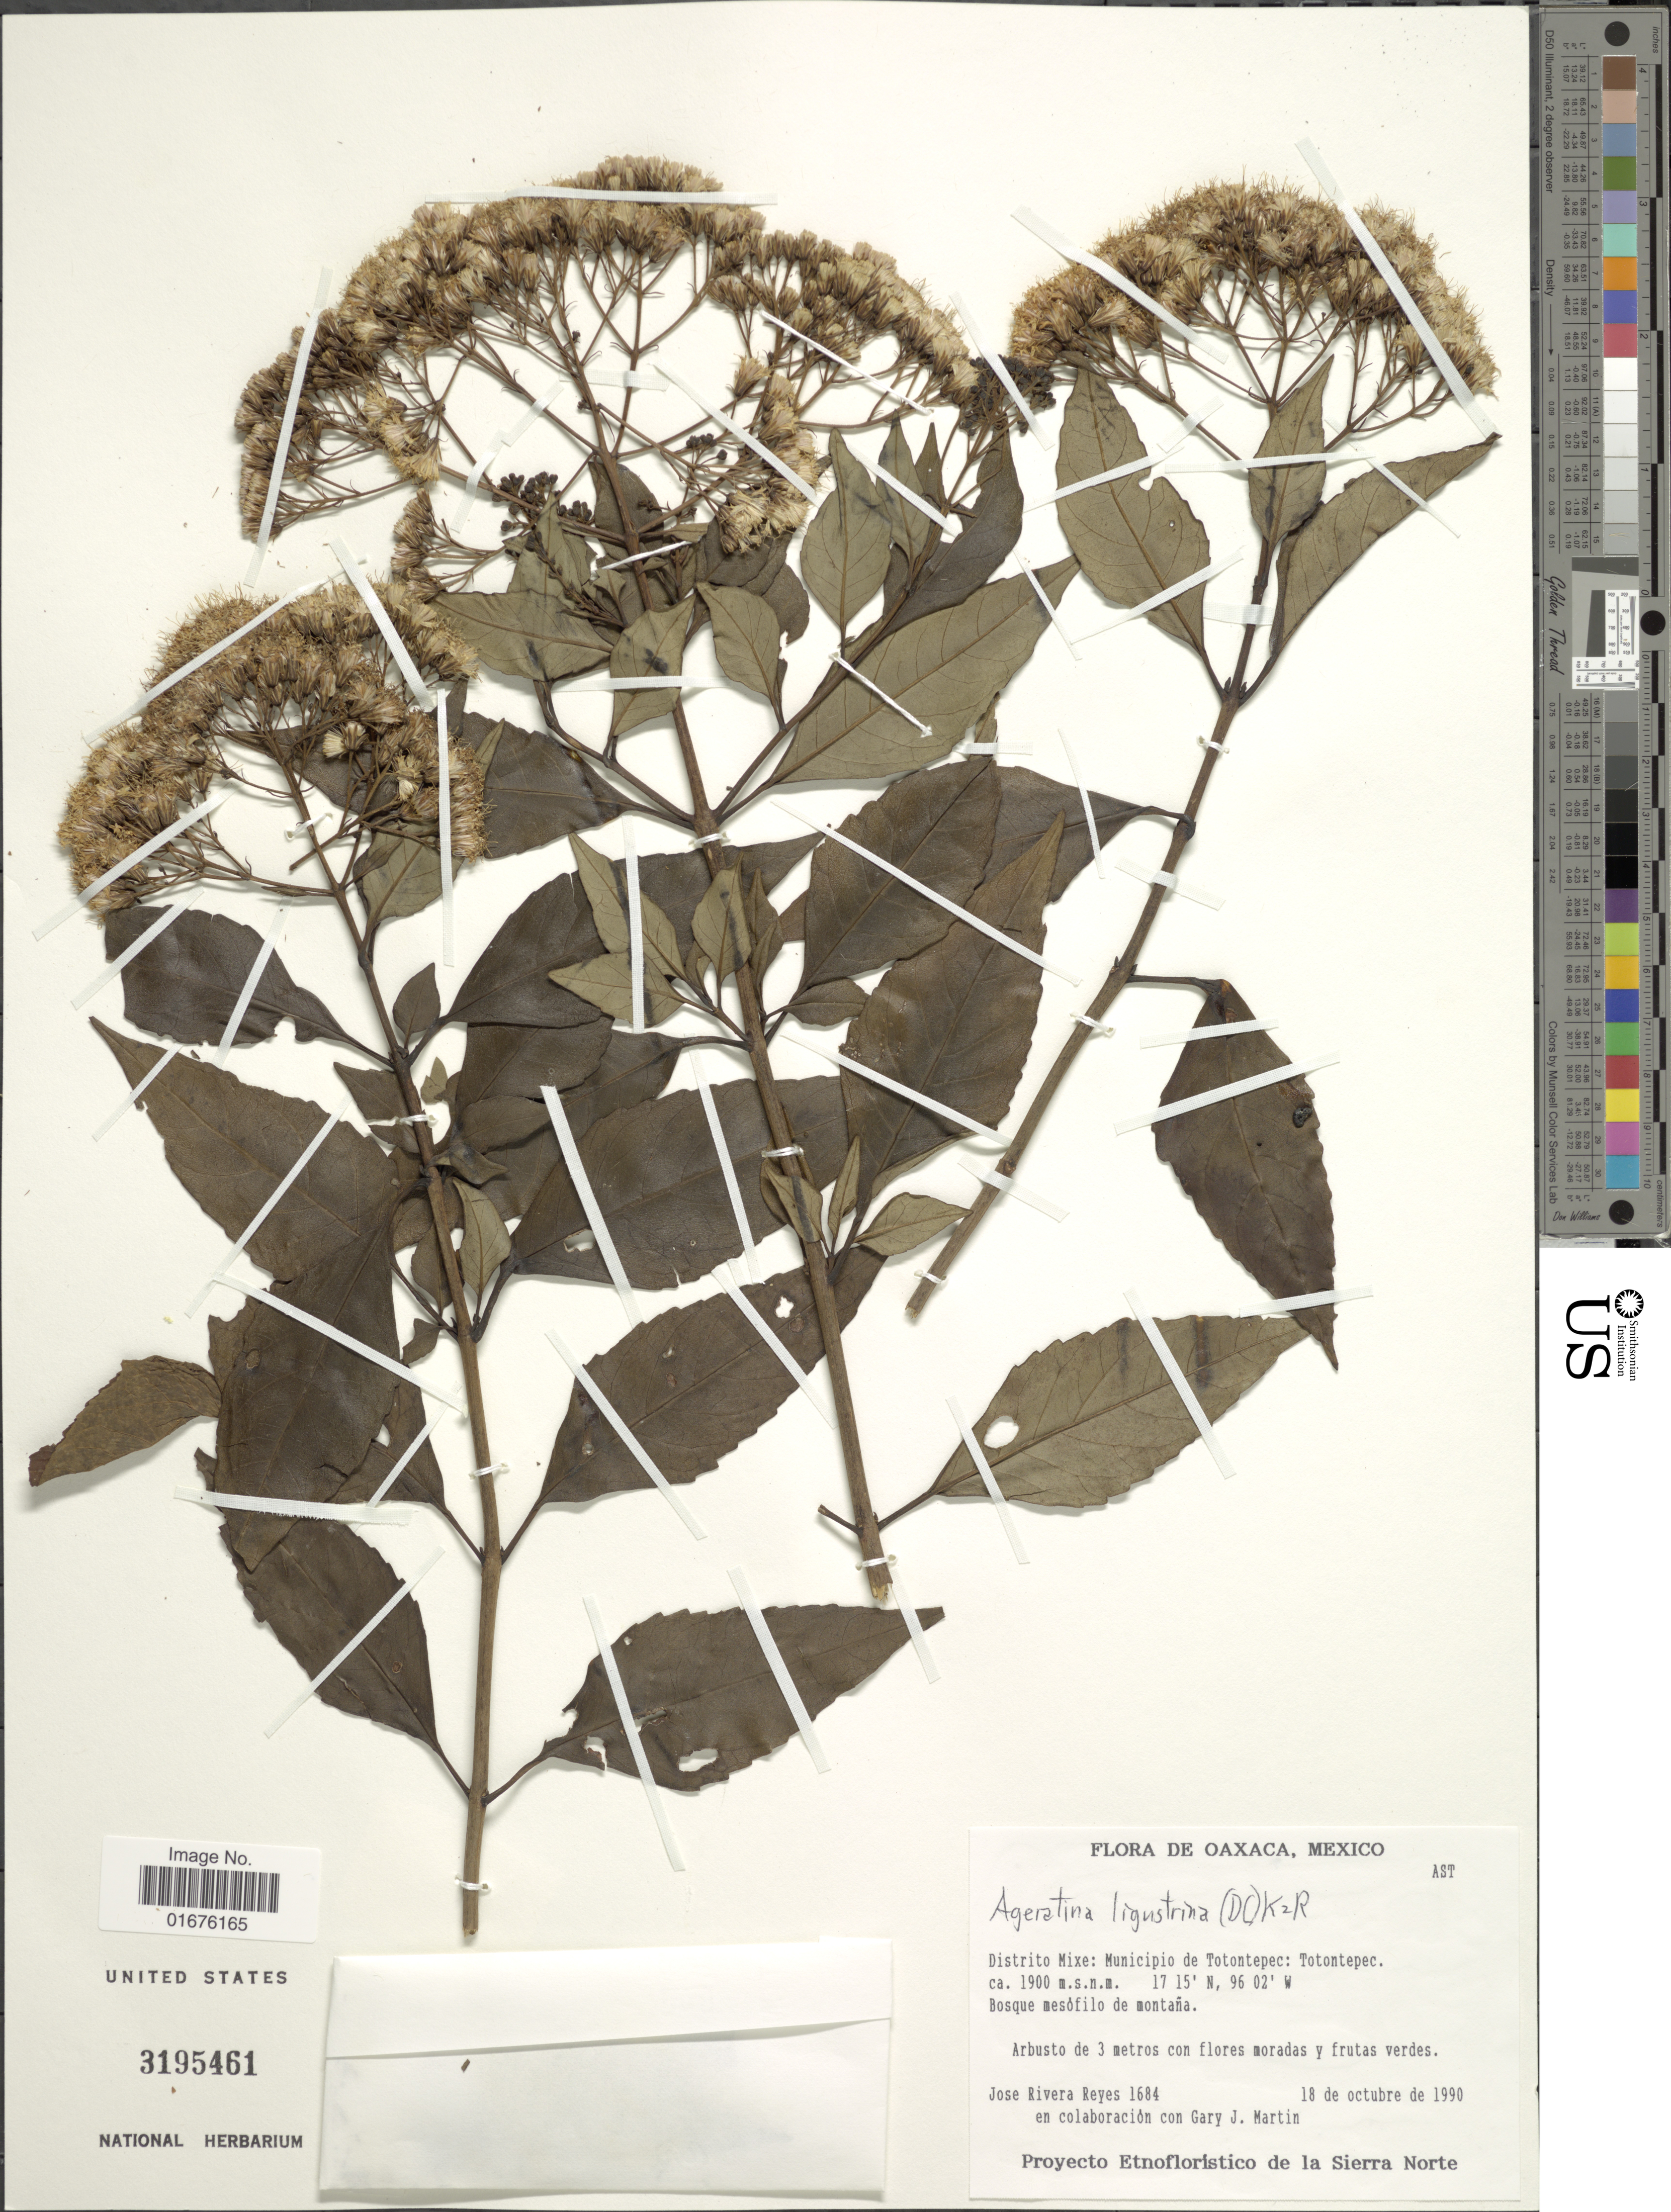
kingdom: Plantae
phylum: Tracheophyta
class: Magnoliopsida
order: Asterales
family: Asteraceae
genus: Ageratina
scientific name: Ageratina ligustrina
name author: (DC.) R.M. King & H. Rob.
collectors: J. Reyes & G. J. Martin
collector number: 1684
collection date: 1990-10-18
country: Mexico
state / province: Oaxaca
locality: Distrito Mixe: Municipio de Totontepec: Totontepec, Bosque mesófilo de montaña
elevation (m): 1900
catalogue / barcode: US 3195461